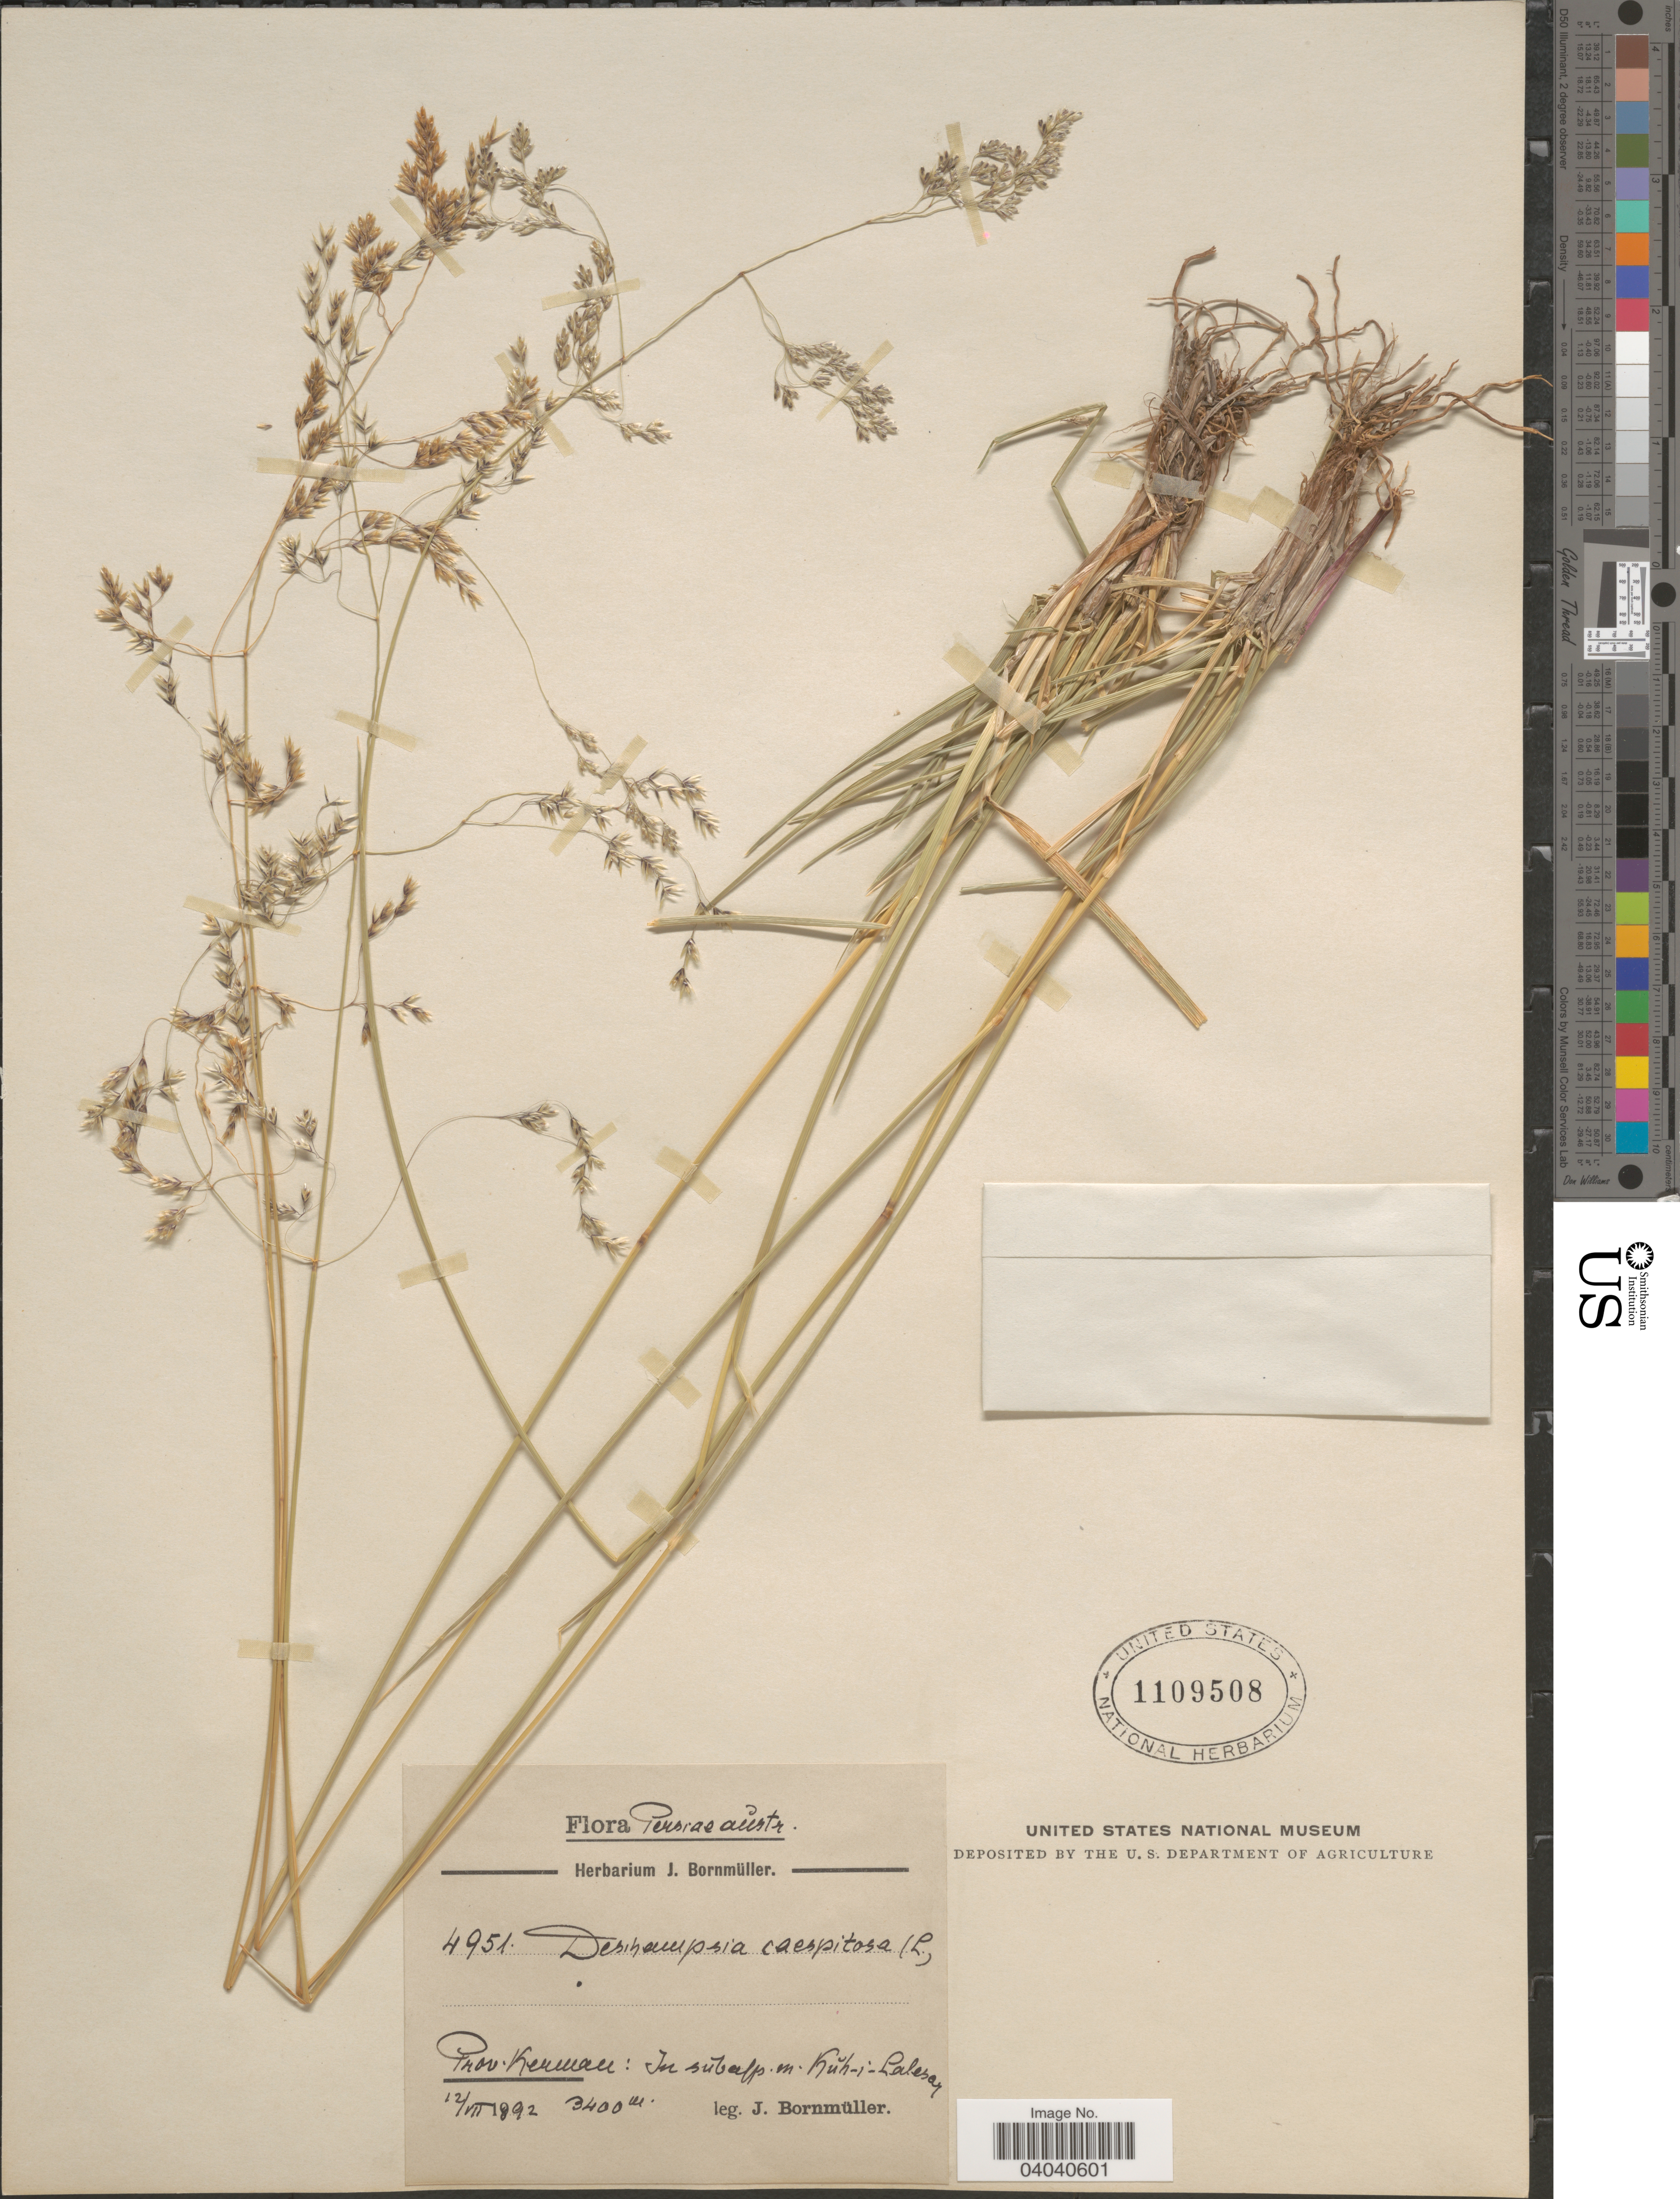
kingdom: Plantae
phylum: Tracheophyta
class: Liliopsida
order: Poales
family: Poaceae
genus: Deschampsia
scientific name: Deschampsia cespitosa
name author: (L.) P. Beauv.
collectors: J. Bornmüller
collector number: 4951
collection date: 1892-07-12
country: Iran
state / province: Kerman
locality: Persia aŭstr. In subalp. m. Kŭh-i-Lalesar [interpreted].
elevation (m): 3400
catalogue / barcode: US 1109508